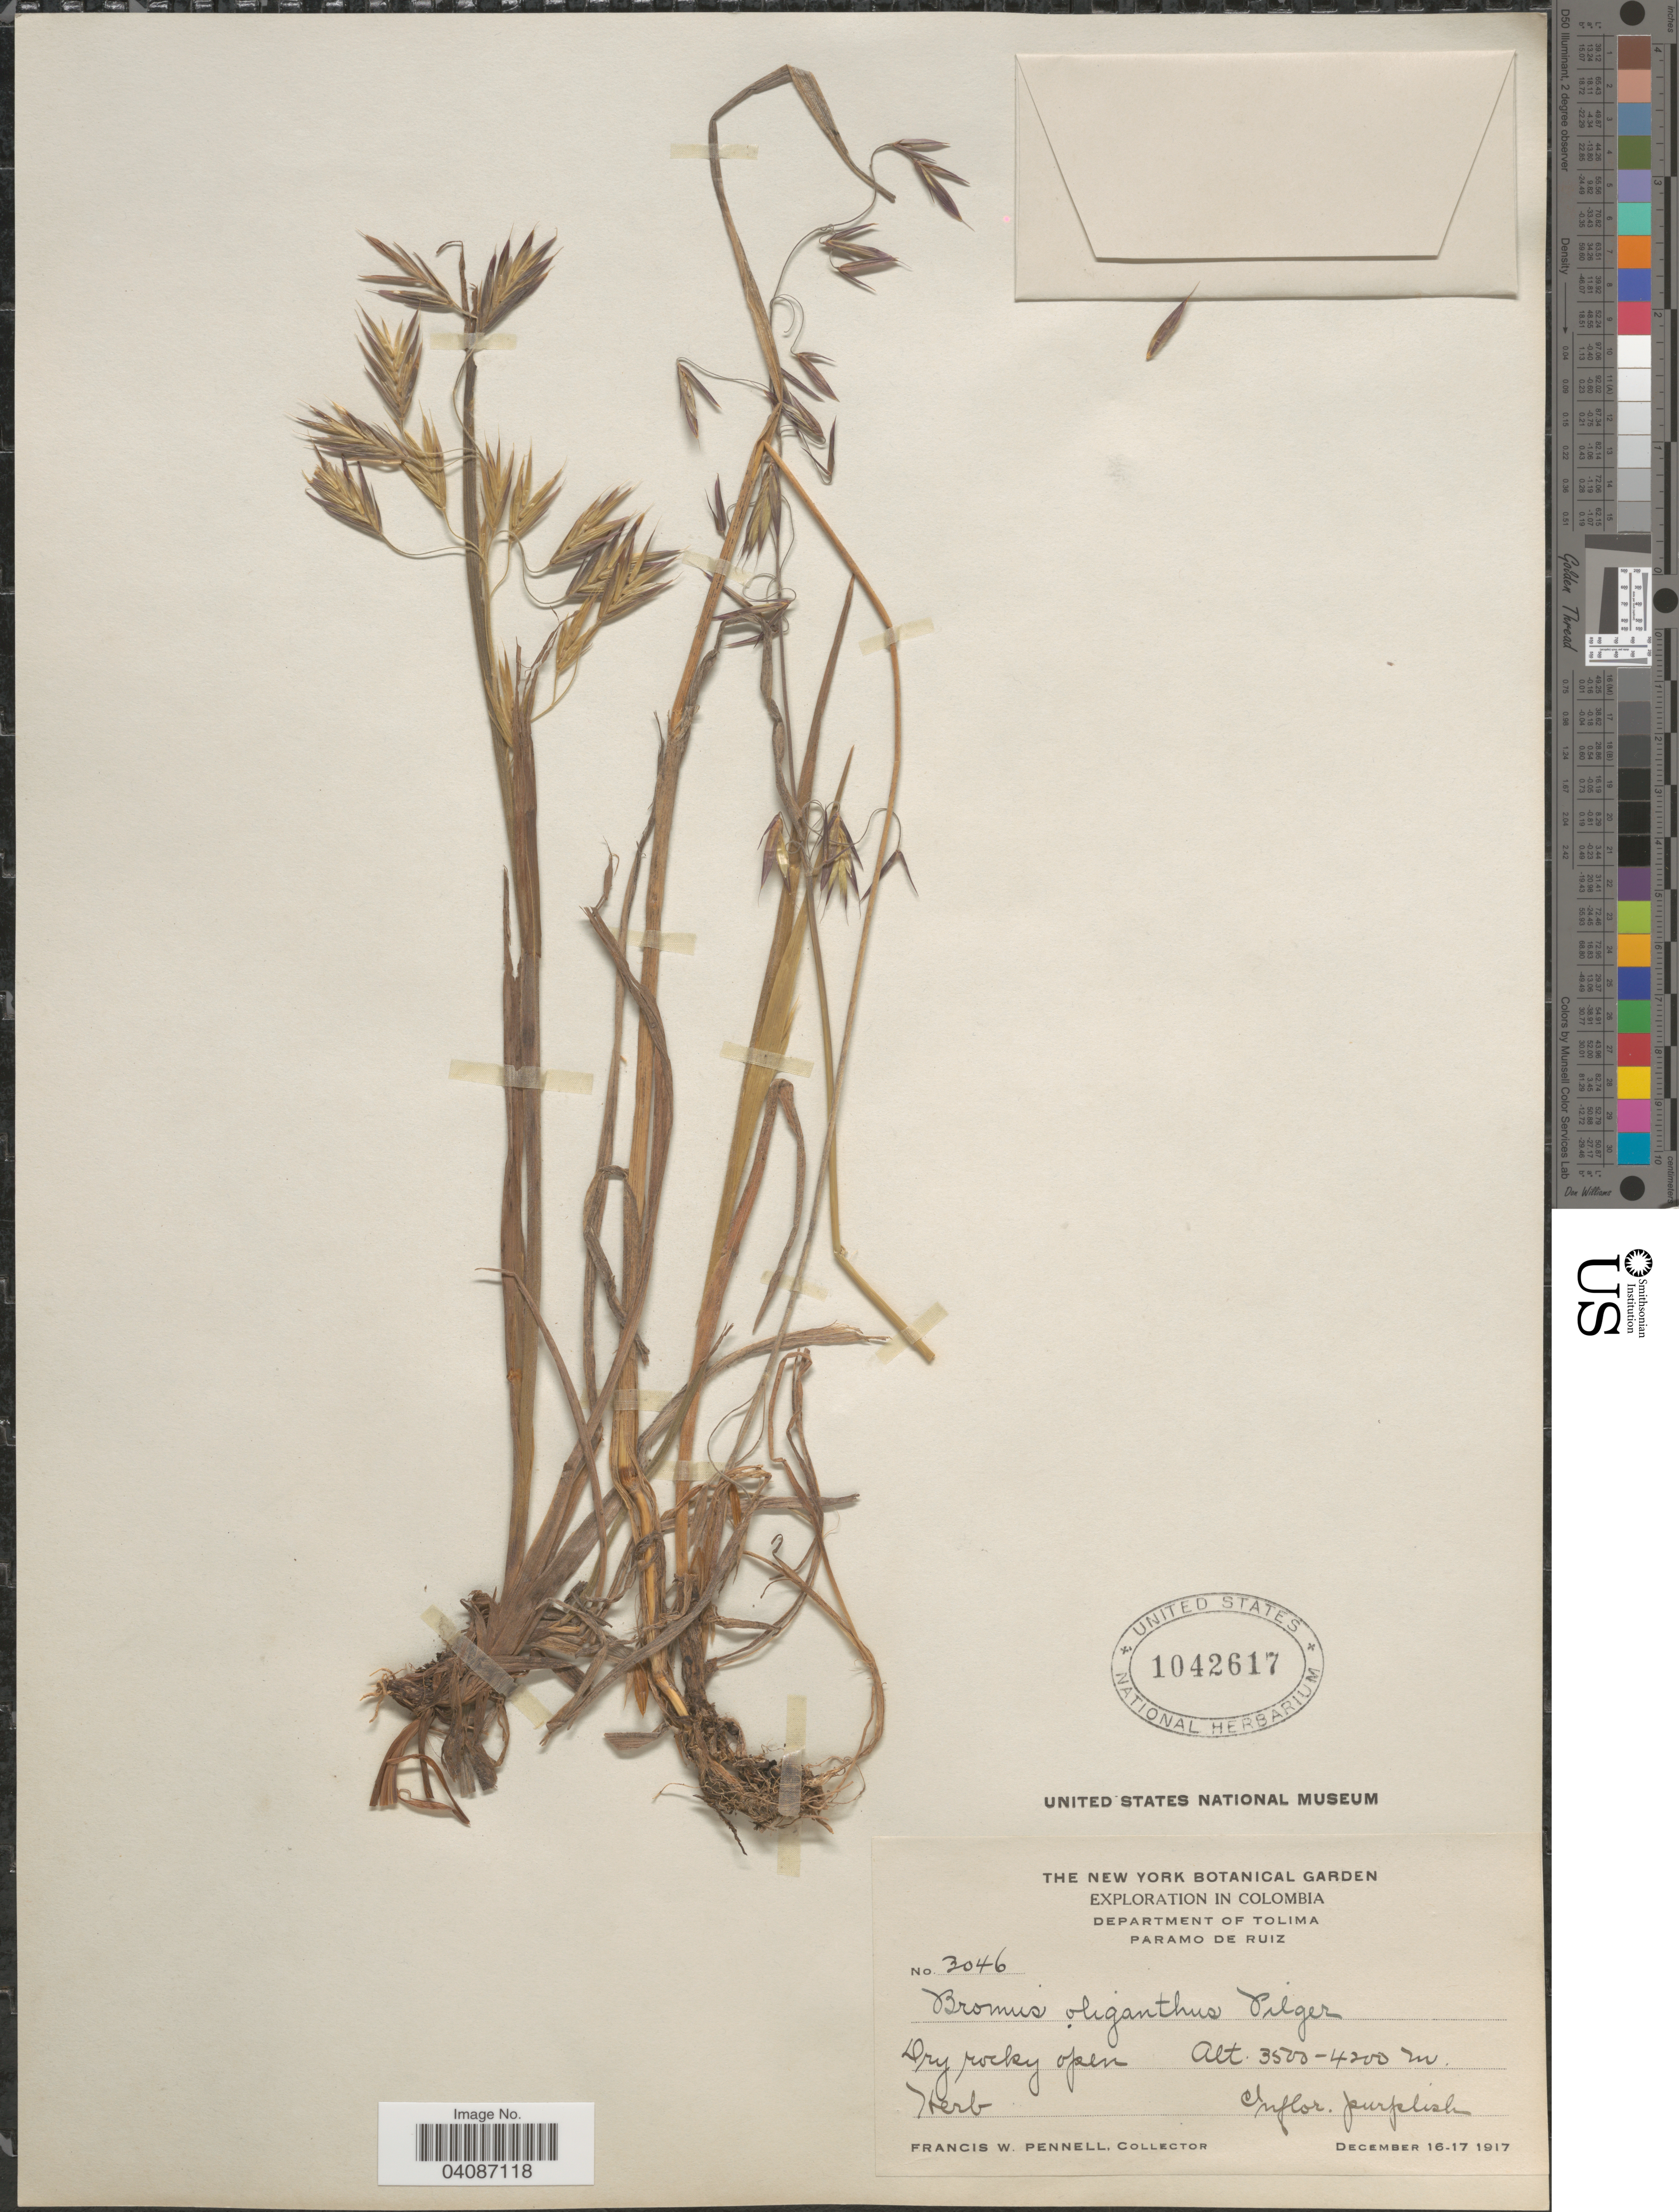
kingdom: Plantae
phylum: Tracheophyta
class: Liliopsida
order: Poales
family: Poaceae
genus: Bromus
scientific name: Bromus lanatus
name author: Kunth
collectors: F. W. Pennell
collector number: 3046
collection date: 1917-12-16/1917-12-17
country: Colombia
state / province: Tolima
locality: Exploration in Colombia. Department of Tolima. Paramo de Ruiz.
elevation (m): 3500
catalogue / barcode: US 1042617